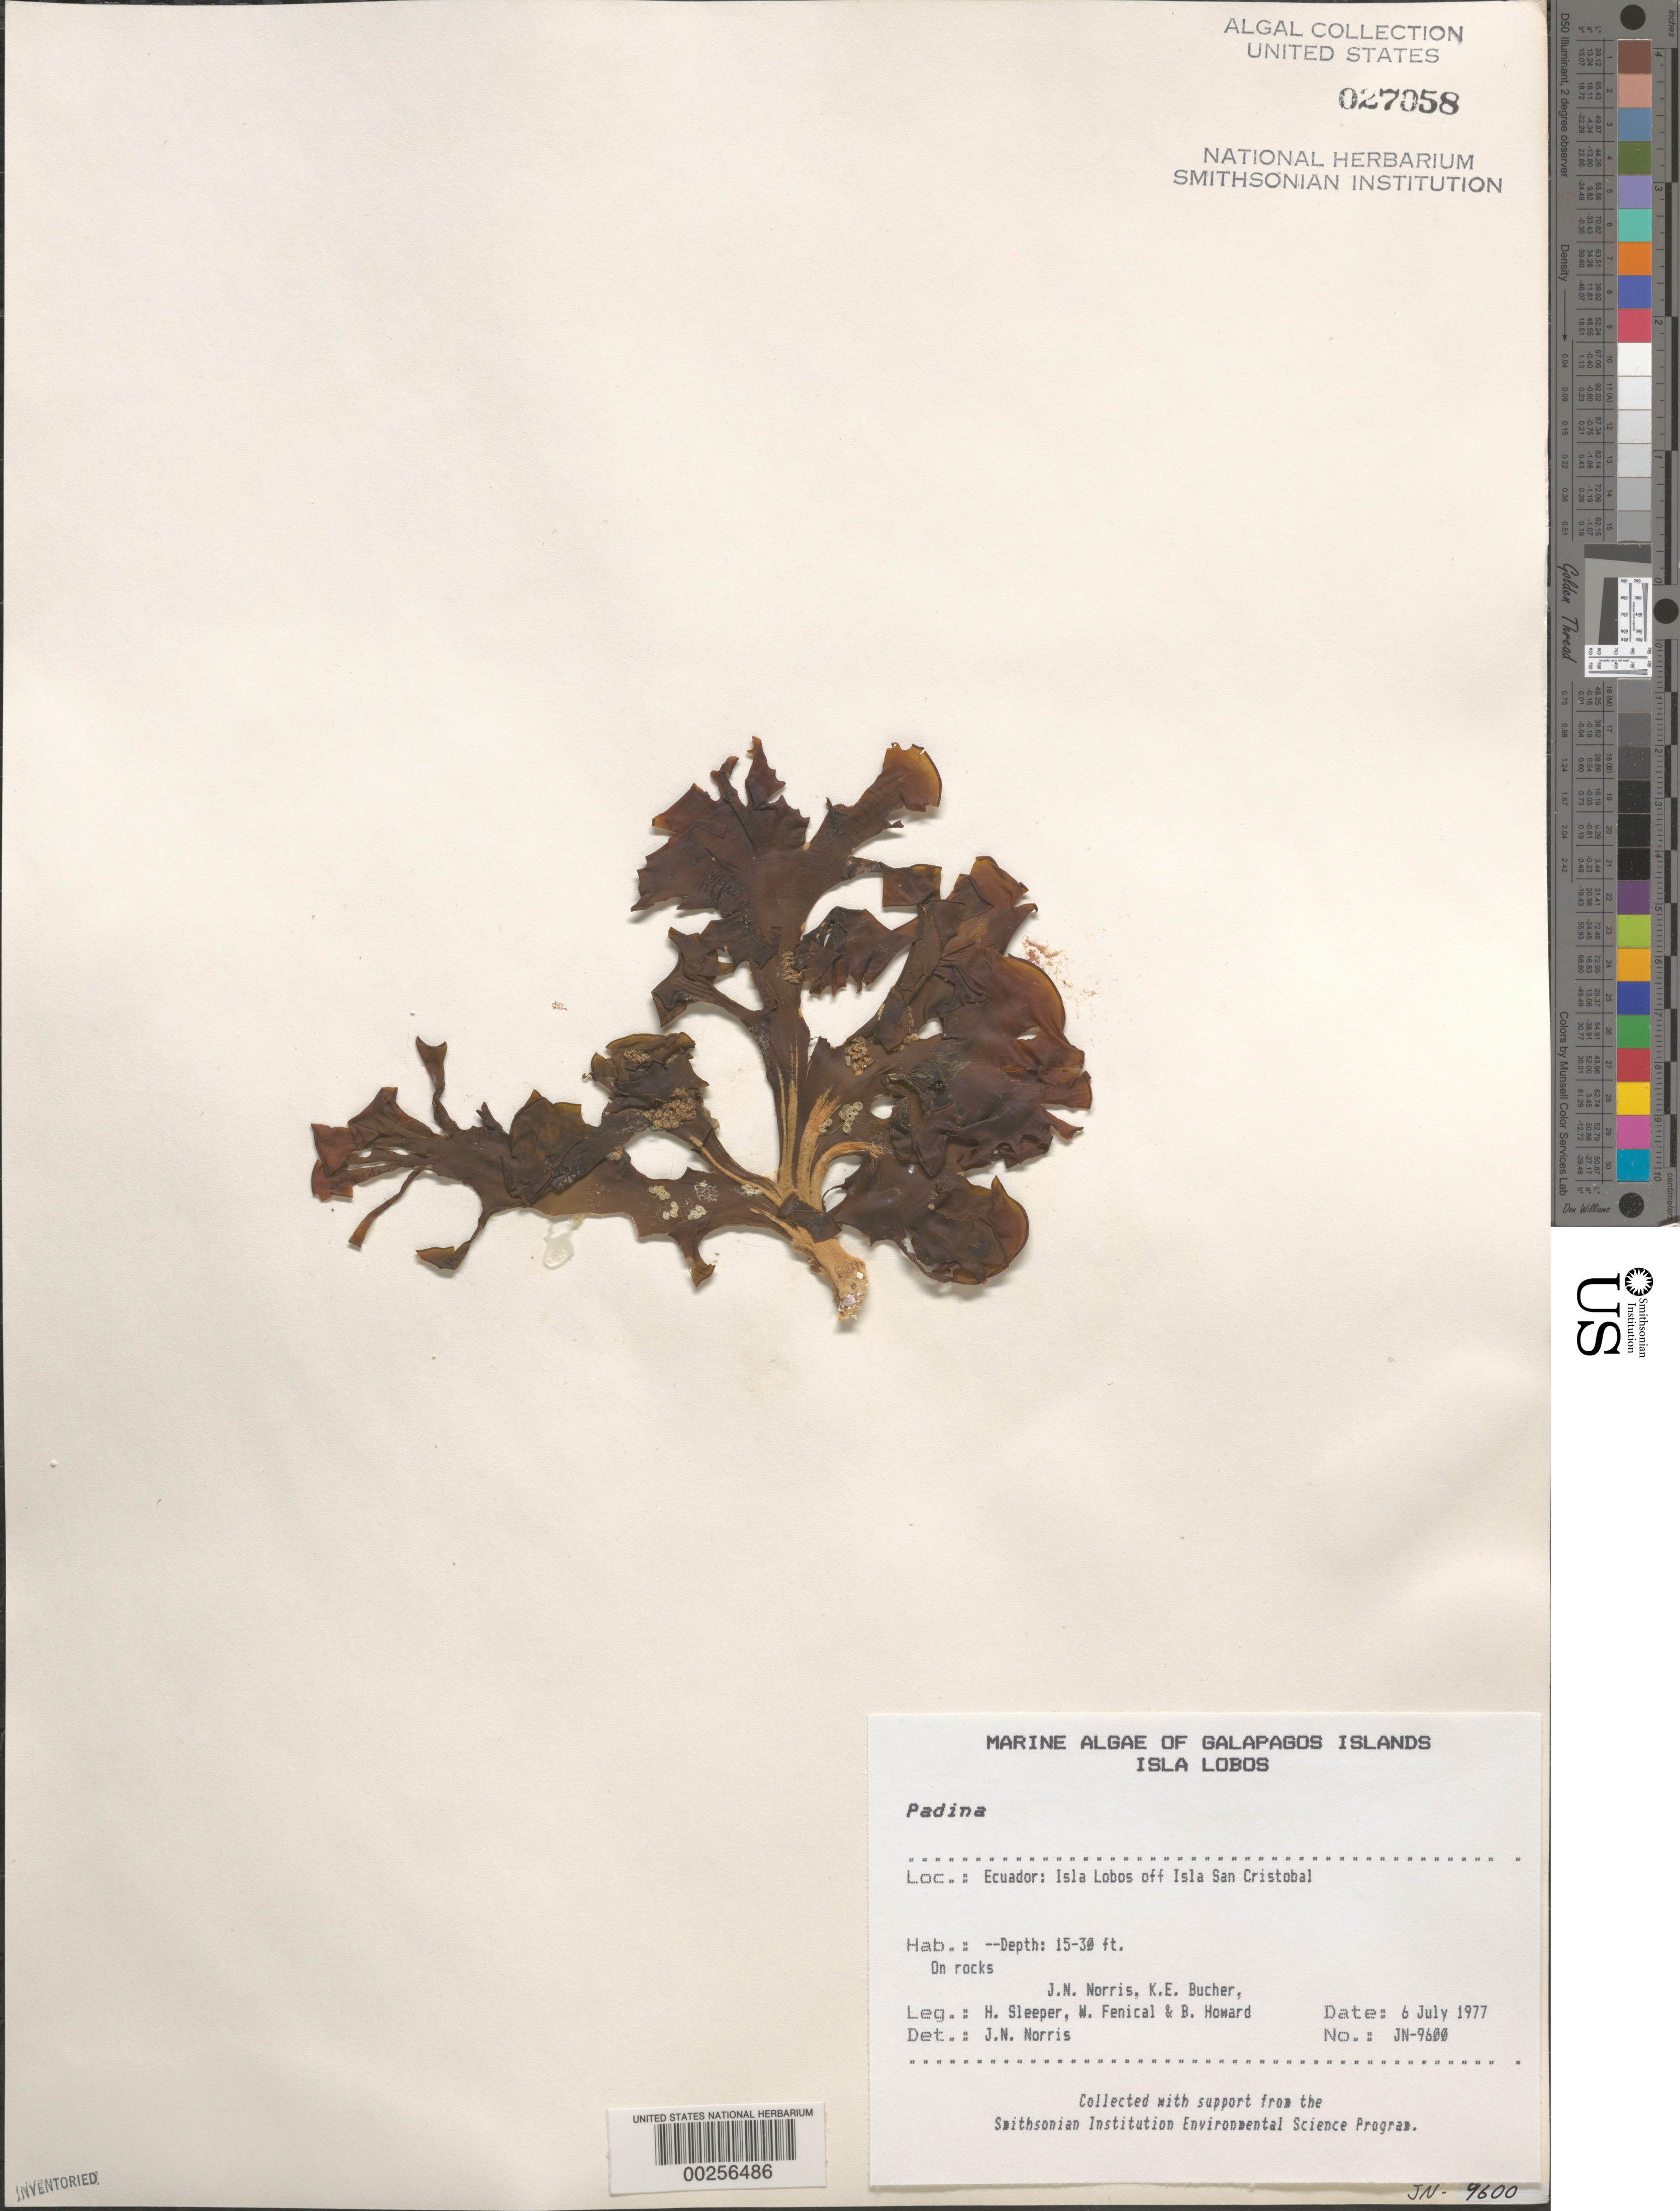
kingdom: Chromista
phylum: Ochrophyta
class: Phaeophyceae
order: Dictyotales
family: Dictyotaceae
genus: Padina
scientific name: Padina sp.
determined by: Norris, James N.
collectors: J. N. Norris, K. E. Bucher, H. Sleeper, W. Fenical & B. Howard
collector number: JN-9600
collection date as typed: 06 Jul 1977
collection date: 1977-07-06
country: Ecuador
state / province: Colón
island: Lobos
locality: Off Isla San Cristóbal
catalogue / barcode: US 27058